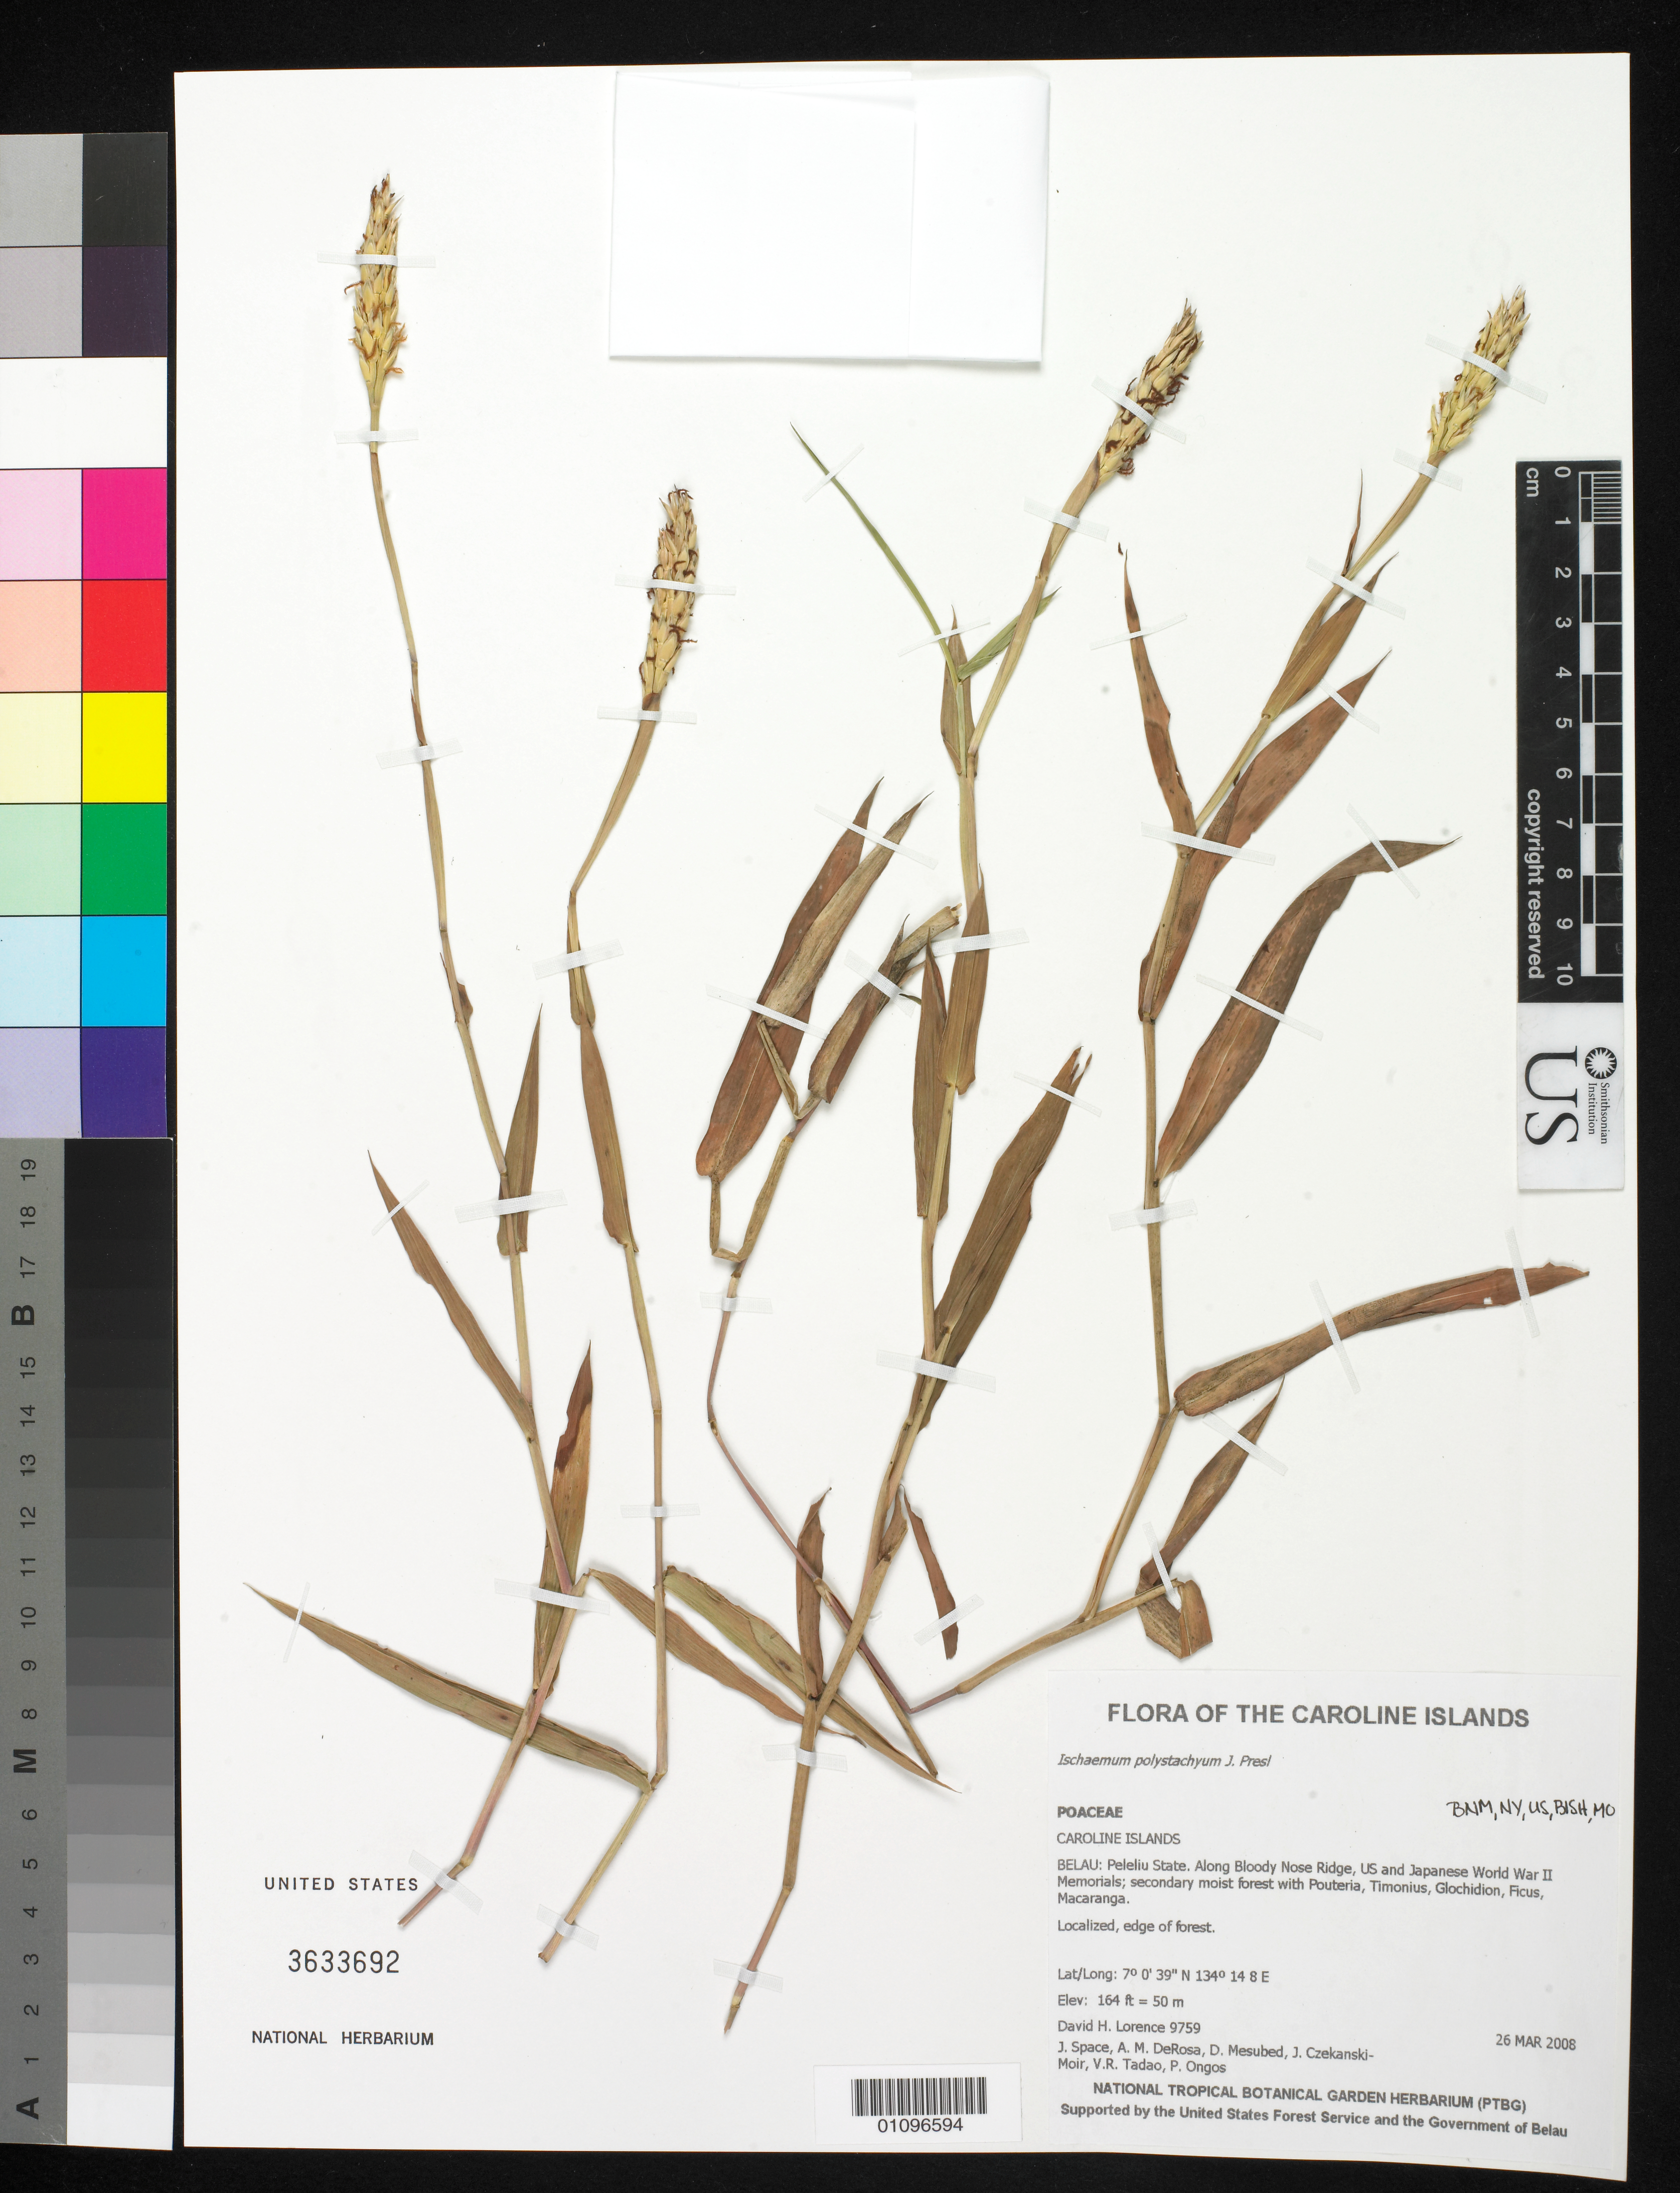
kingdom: Plantae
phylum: Tracheophyta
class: Liliopsida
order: Poales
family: Poaceae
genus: Ischaemum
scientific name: Ischaemum polystachyum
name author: J. Presl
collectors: D. Lorence, J. Space, D. Derosa, D. Mesubed, J. Czekanski-Moir, V. Tadao & P. Ongos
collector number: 9759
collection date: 2008-03-26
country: Palau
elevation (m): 50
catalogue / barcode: US 3633692